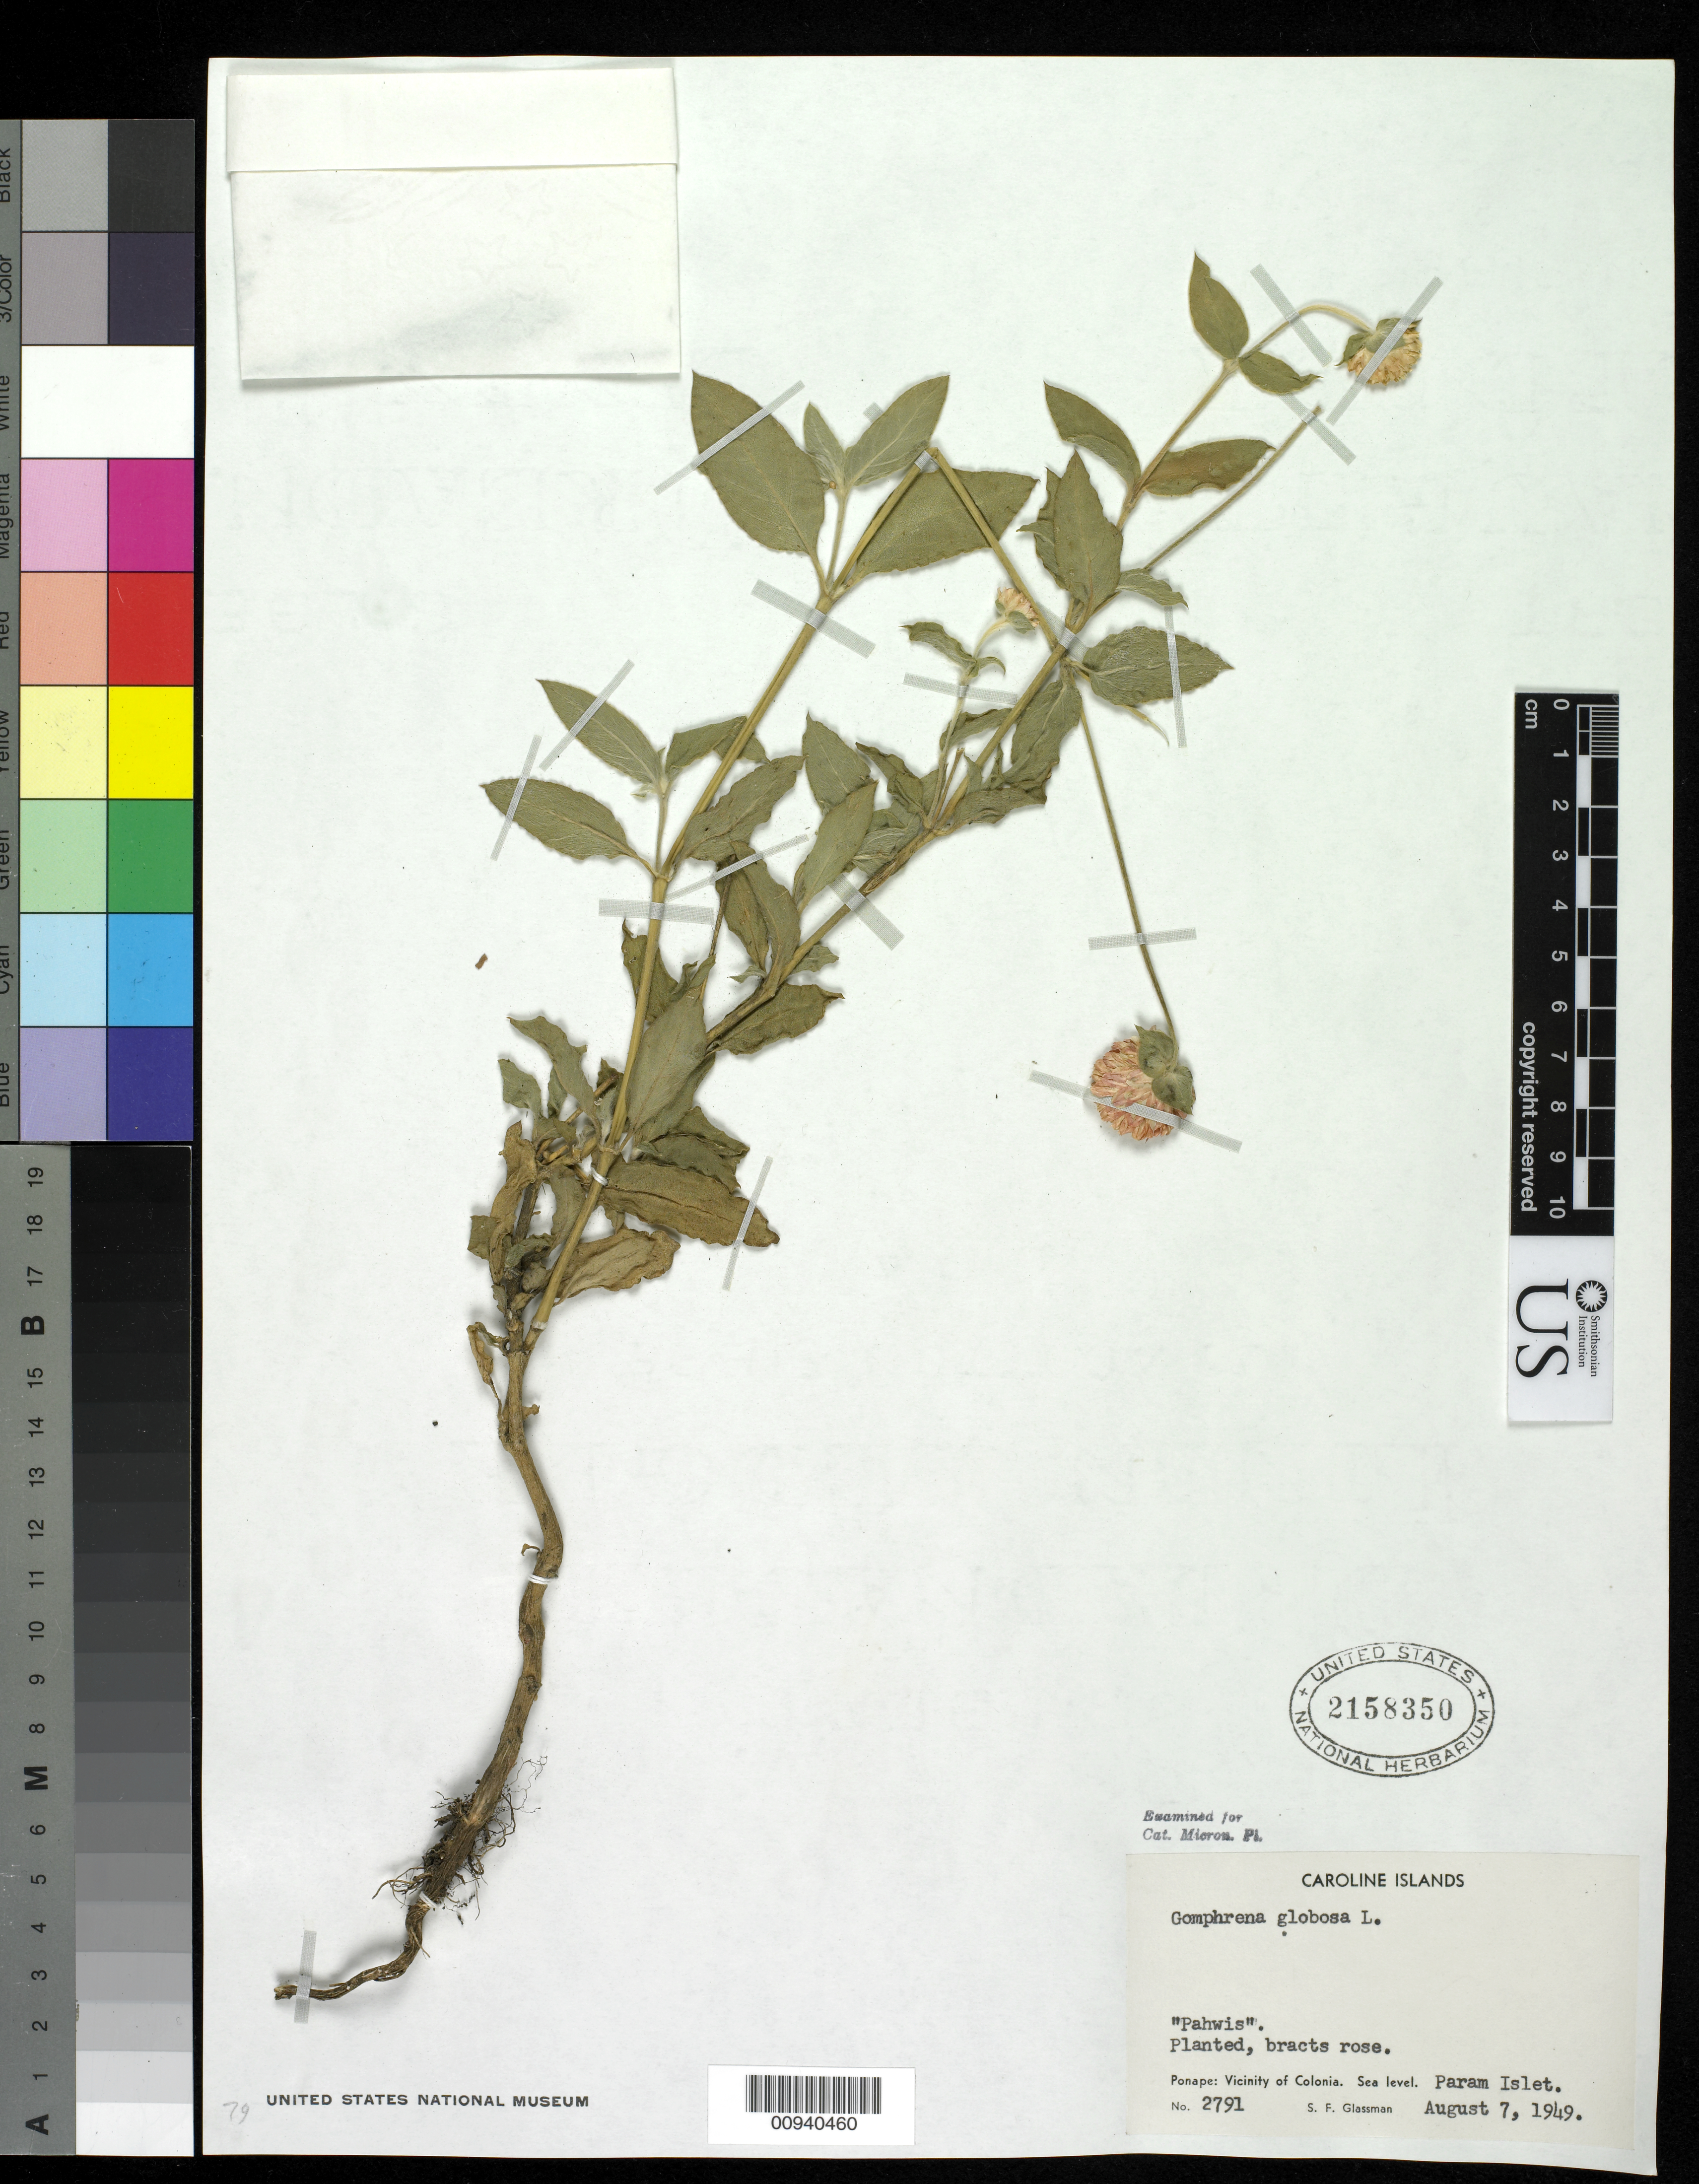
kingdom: Plantae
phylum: Tracheophyta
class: Magnoliopsida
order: Caryophyllales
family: Amaranthaceae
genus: Gomphrena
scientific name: Gomphrena globosa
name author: L.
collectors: S. F. Glassman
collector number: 2791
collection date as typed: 07 Aug 1949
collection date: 1949-08-07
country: Micronesia, Federated States of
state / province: Pohnpei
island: Pohnpei [Ponape]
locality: Vicinity of Colonia. Param Islet.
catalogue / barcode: US 2158350